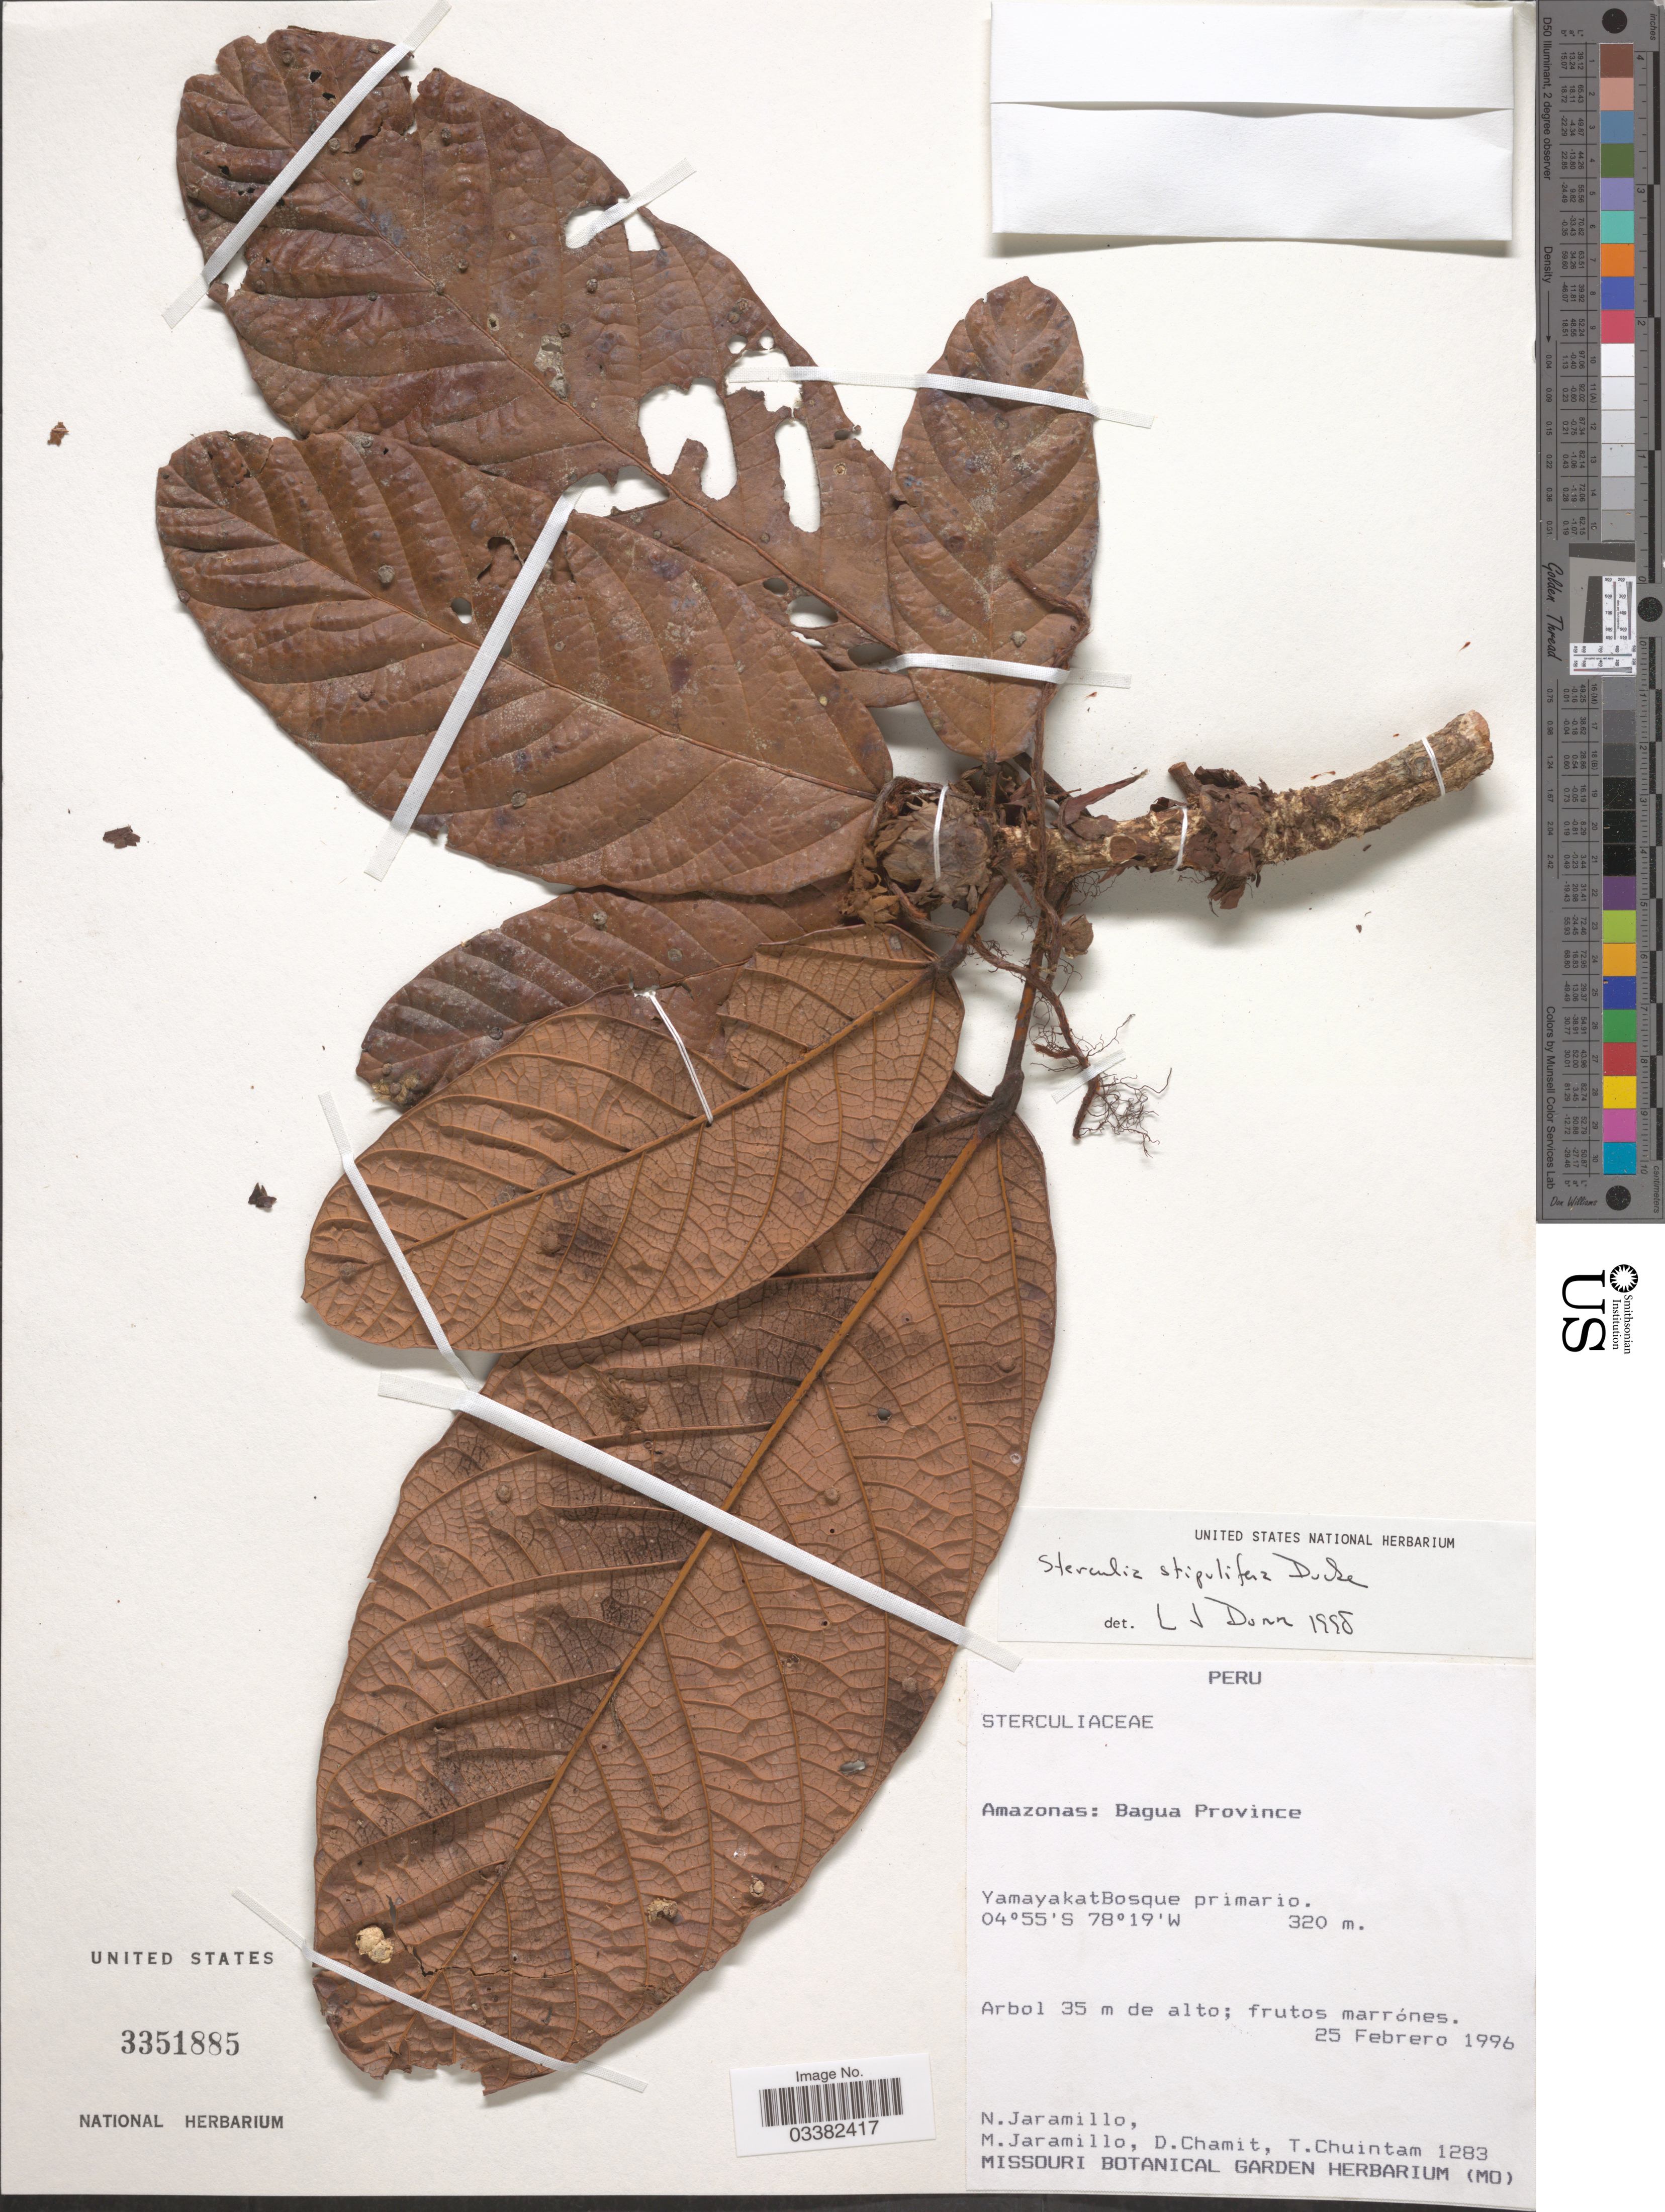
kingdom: Plantae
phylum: Tracheophyta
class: Magnoliopsida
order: Malvales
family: Malvaceae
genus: Sterculia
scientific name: Sterculia stipulifera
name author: Ducke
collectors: N. Jaramillo, M. Jaramillo, D. Chamit & T. Chuintam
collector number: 1283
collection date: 1996-02-25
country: Peru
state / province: Amazonas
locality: Bagua Province. Yamayakat Bosque primario.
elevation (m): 320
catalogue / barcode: US 3351885